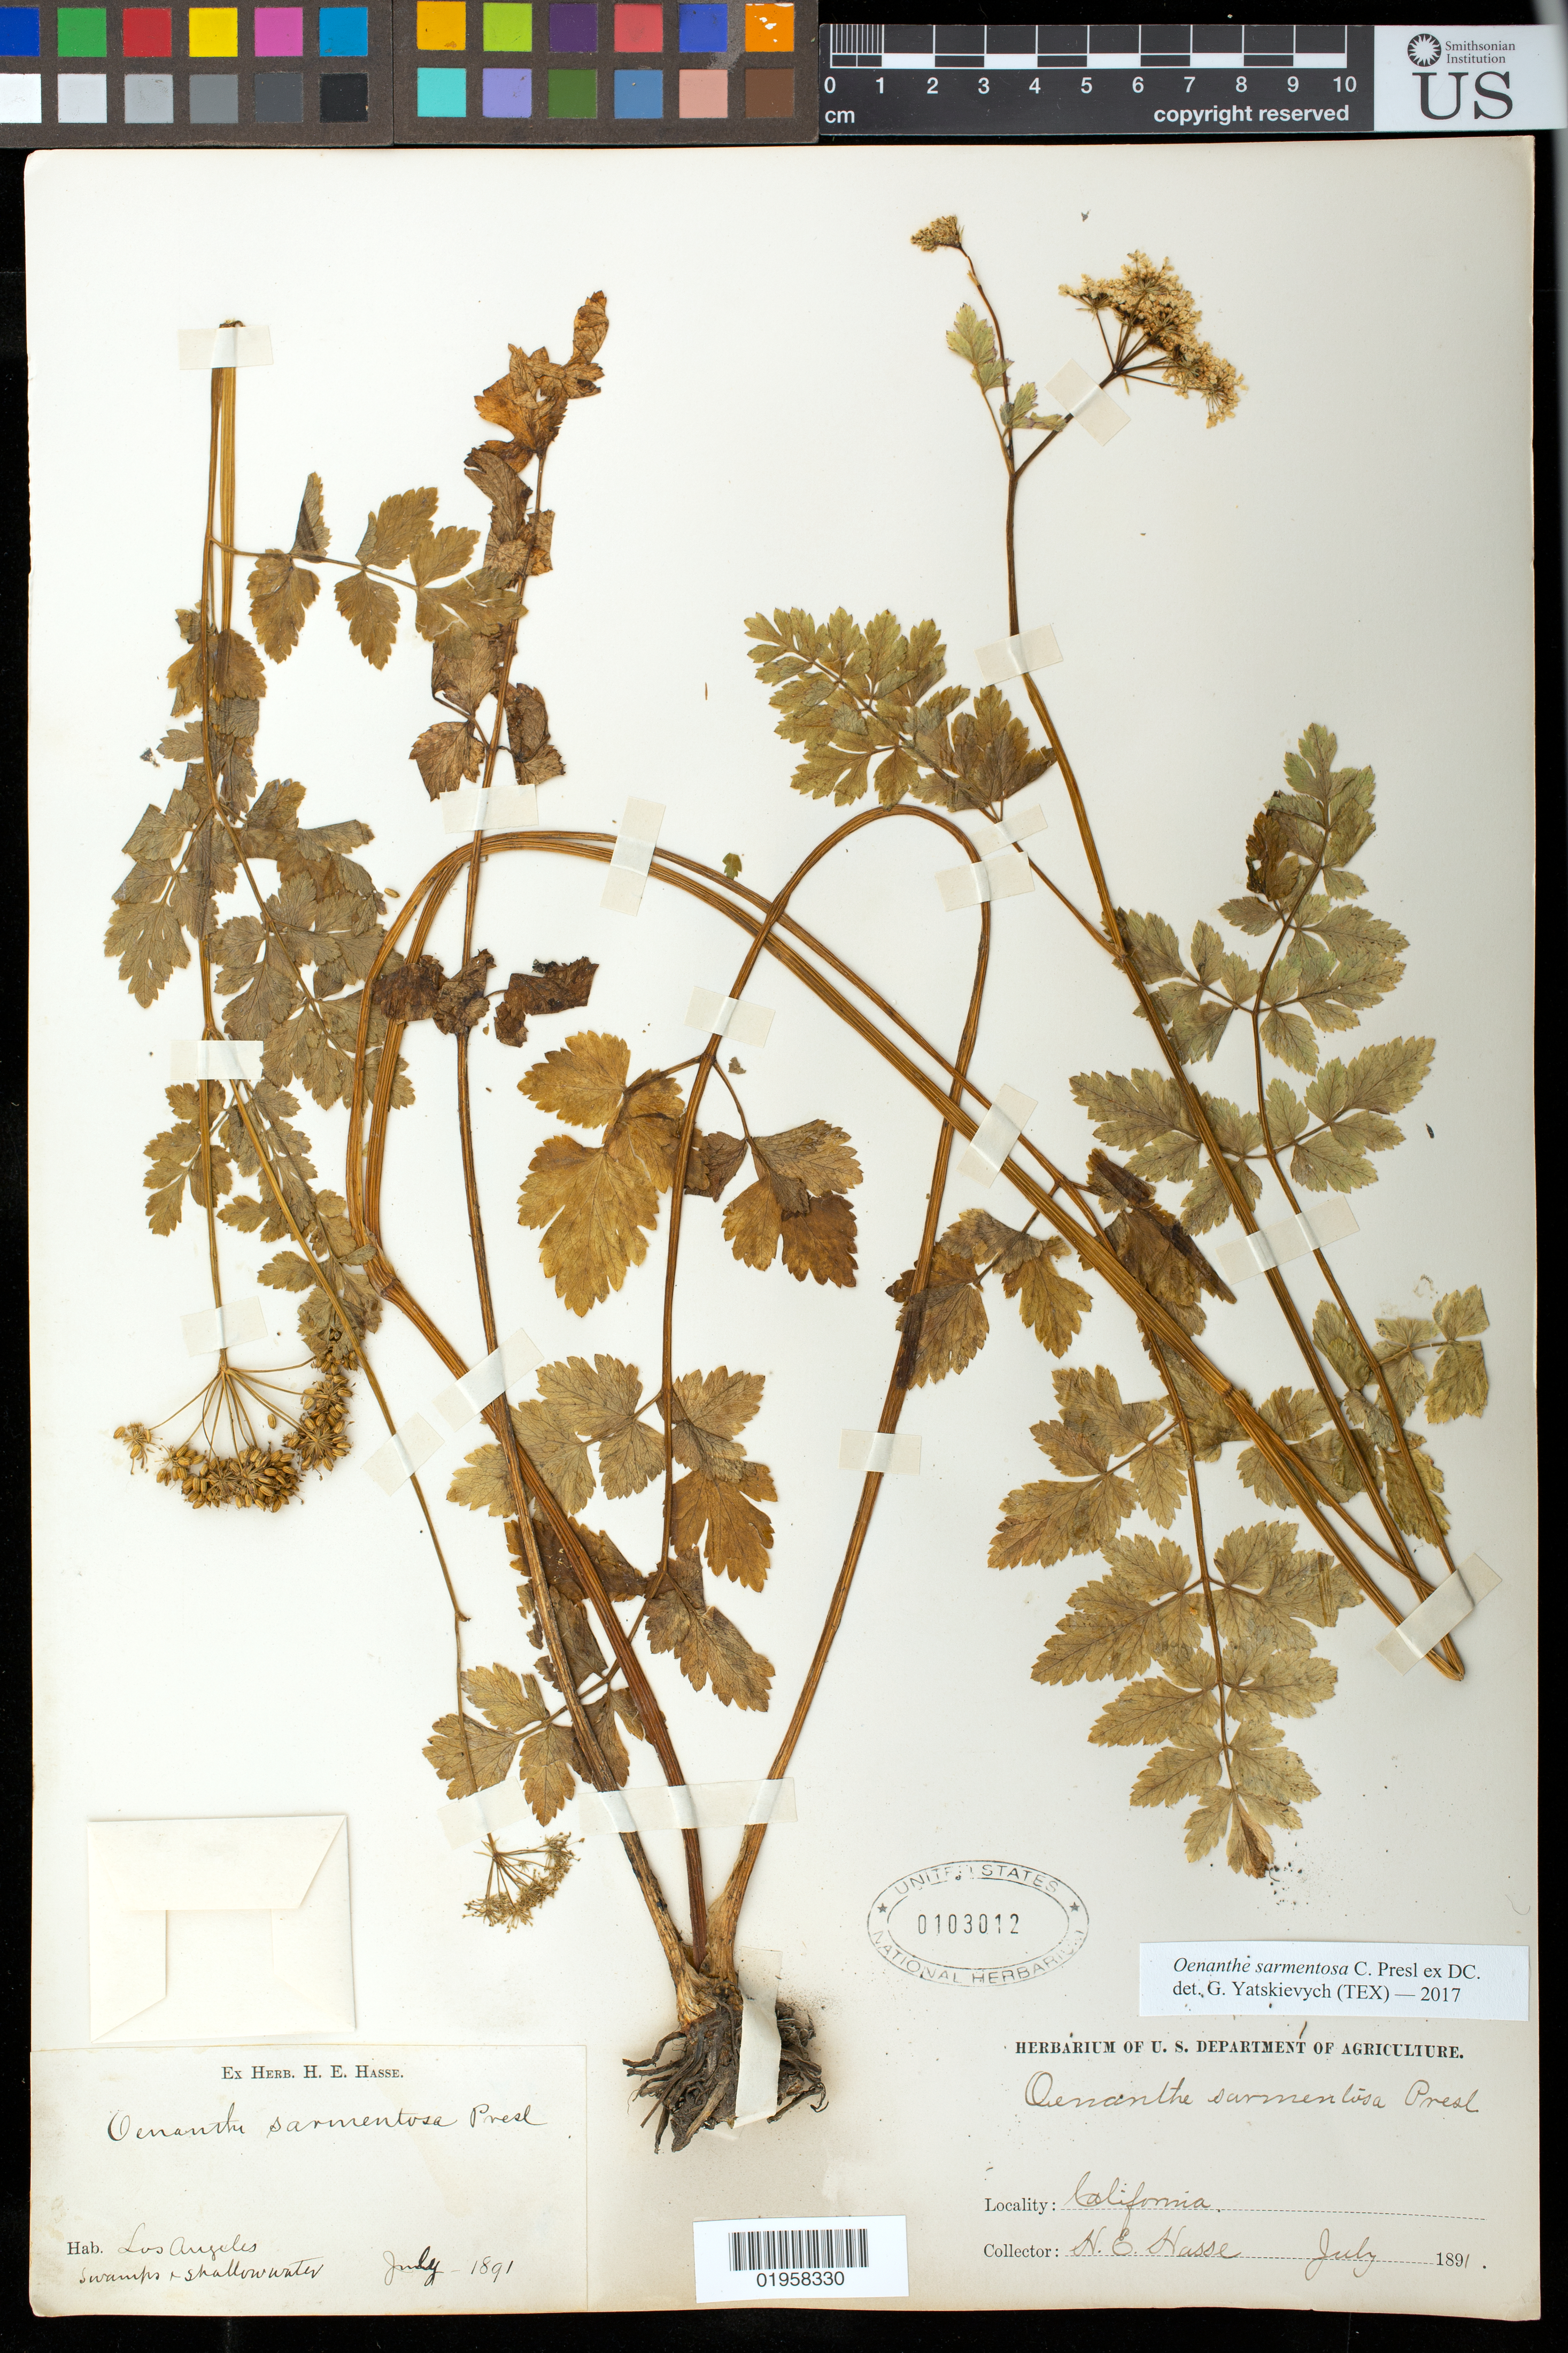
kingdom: Plantae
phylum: Tracheophyta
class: Magnoliopsida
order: Apiales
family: Apiaceae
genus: Oenanthe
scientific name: Oenanthe sarmentosa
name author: C. Presl ex DC.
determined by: Yatskievych, G. A.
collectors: H. E. Hasse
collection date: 1891-07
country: United States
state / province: California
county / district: Los Angeles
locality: Los Angeles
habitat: Swamps and shallow water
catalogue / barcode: US 103012